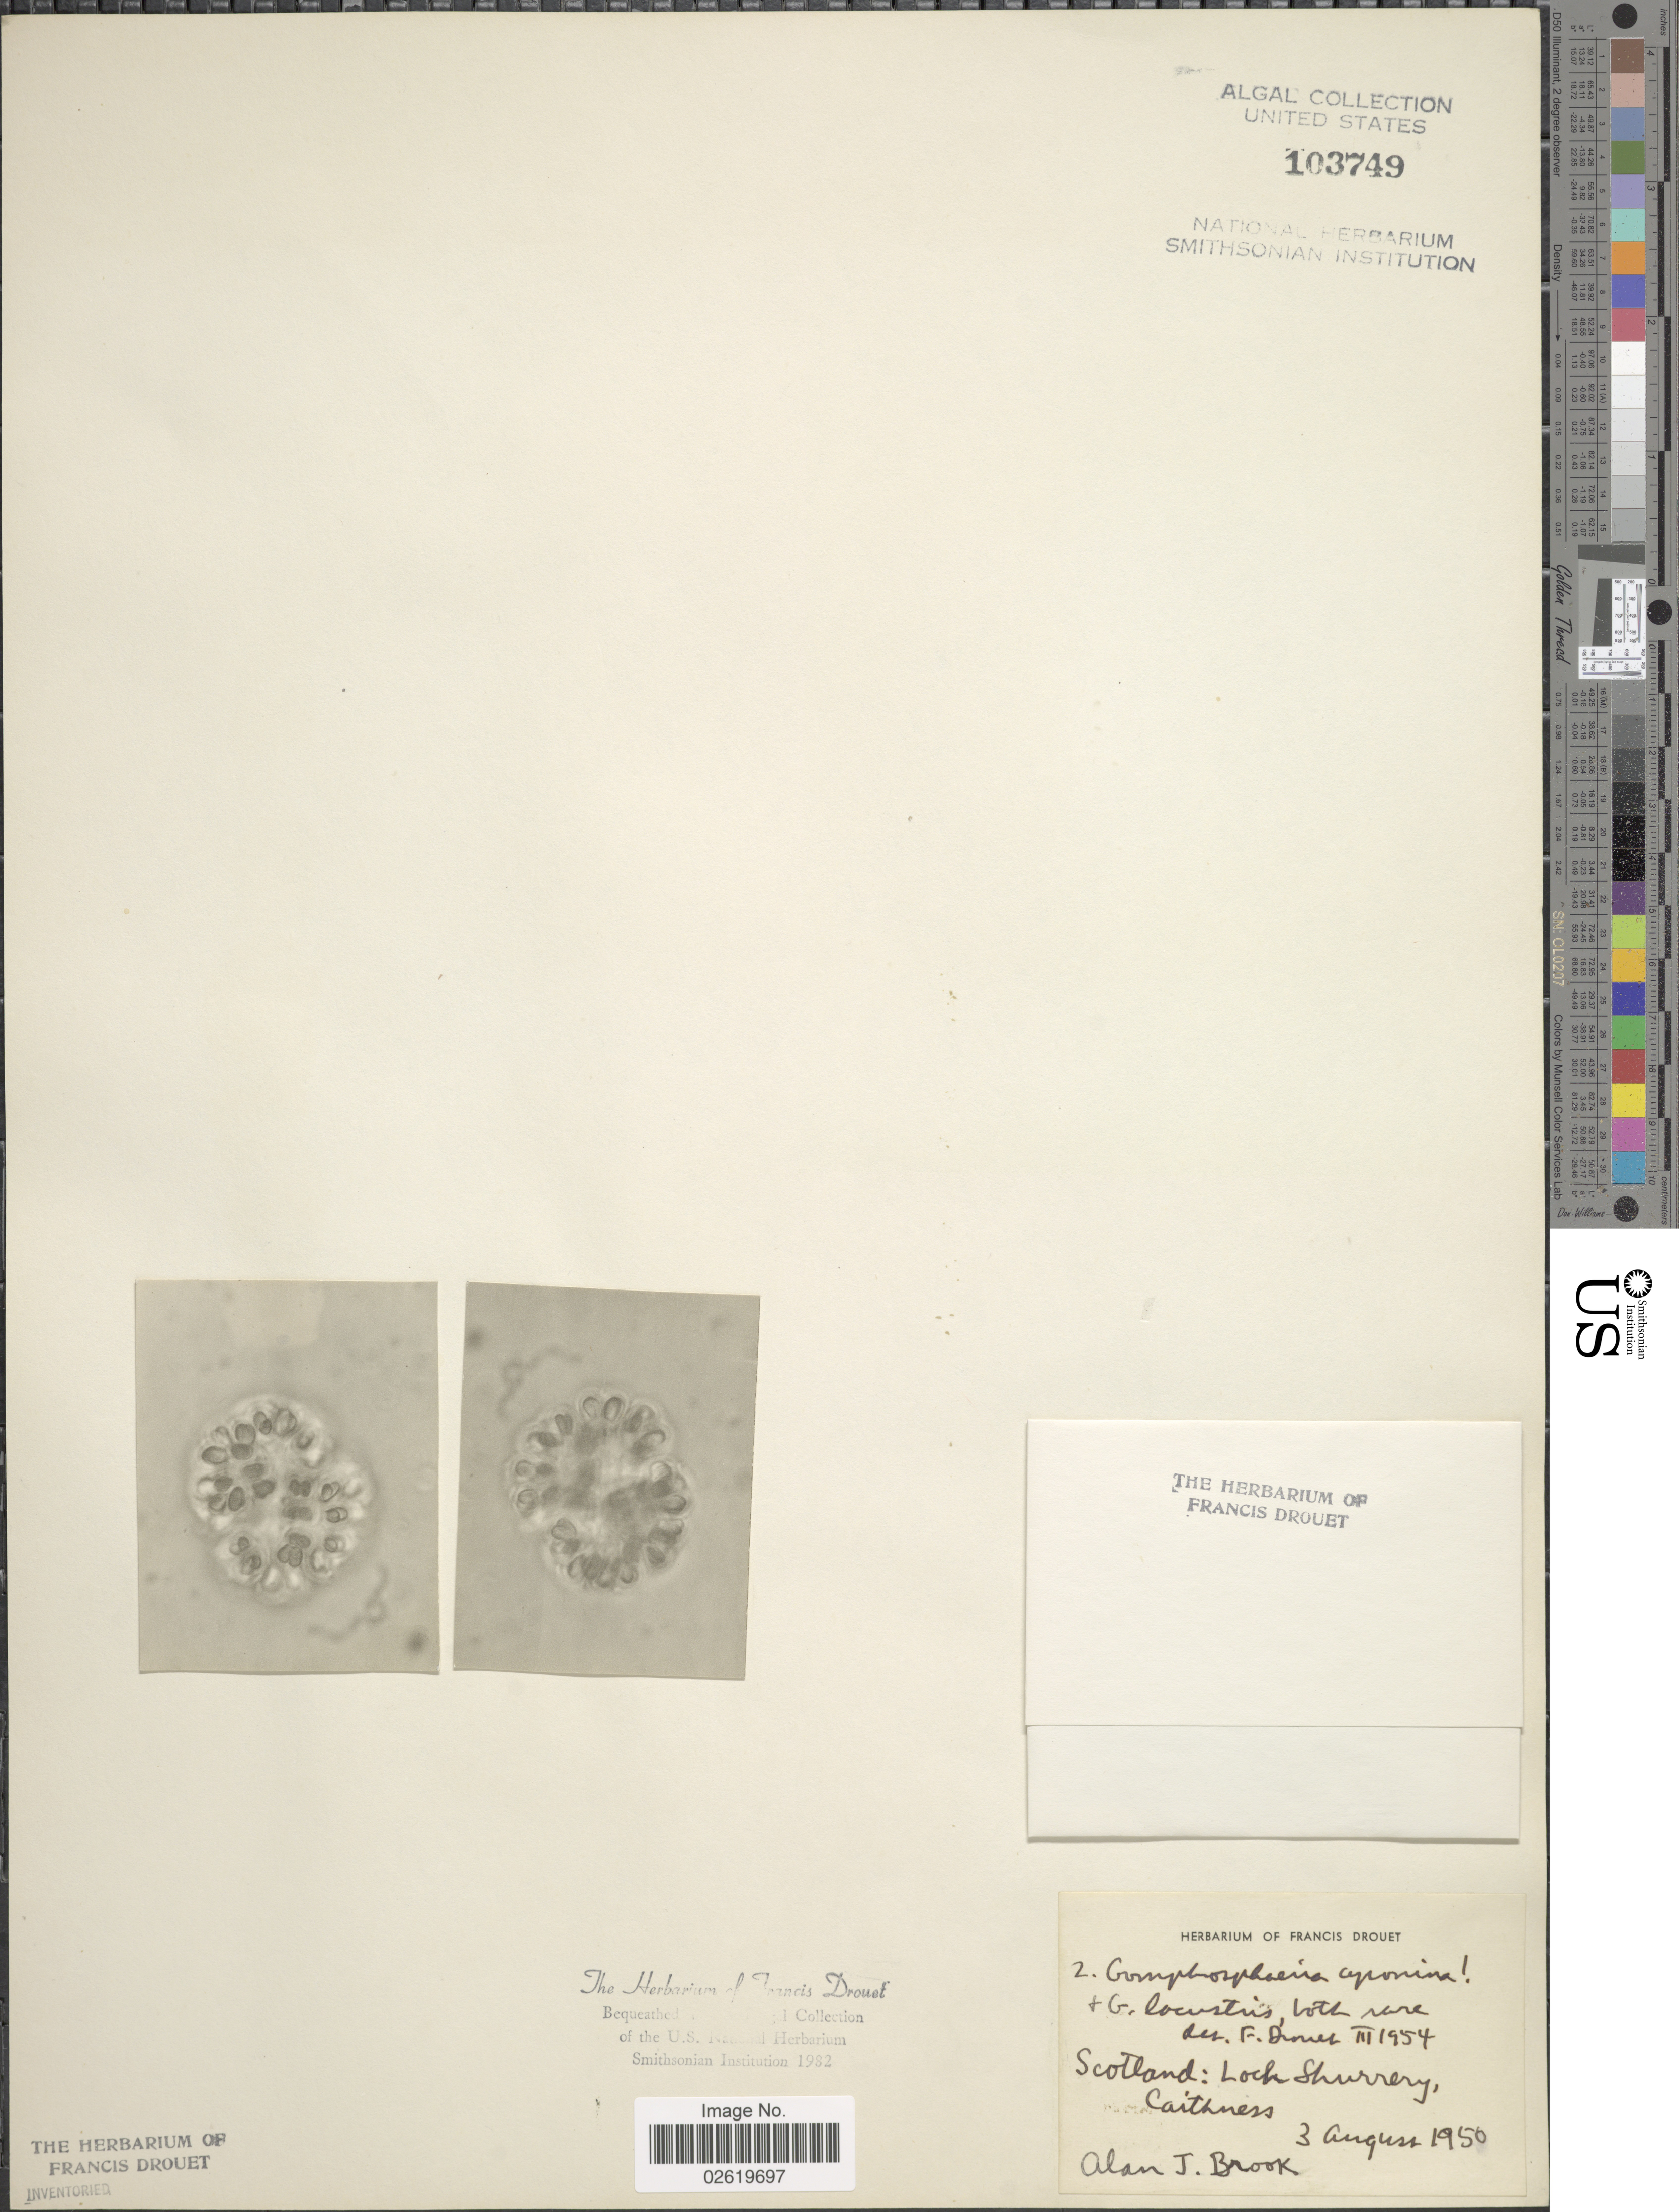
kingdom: Bacteria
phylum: Cyanobacteria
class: Cyanobacteriia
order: Cyanobacteriales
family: Gomphosphaeriaceae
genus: Gomphosphaeria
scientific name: Gomphosphaeria aponina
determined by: Drouet, F. E.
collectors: A. Brook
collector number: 2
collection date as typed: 03 Aug 1950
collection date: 1950-08-03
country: United Kingdom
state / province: Scotland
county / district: Highland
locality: Loch Shurrery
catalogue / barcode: US 103749